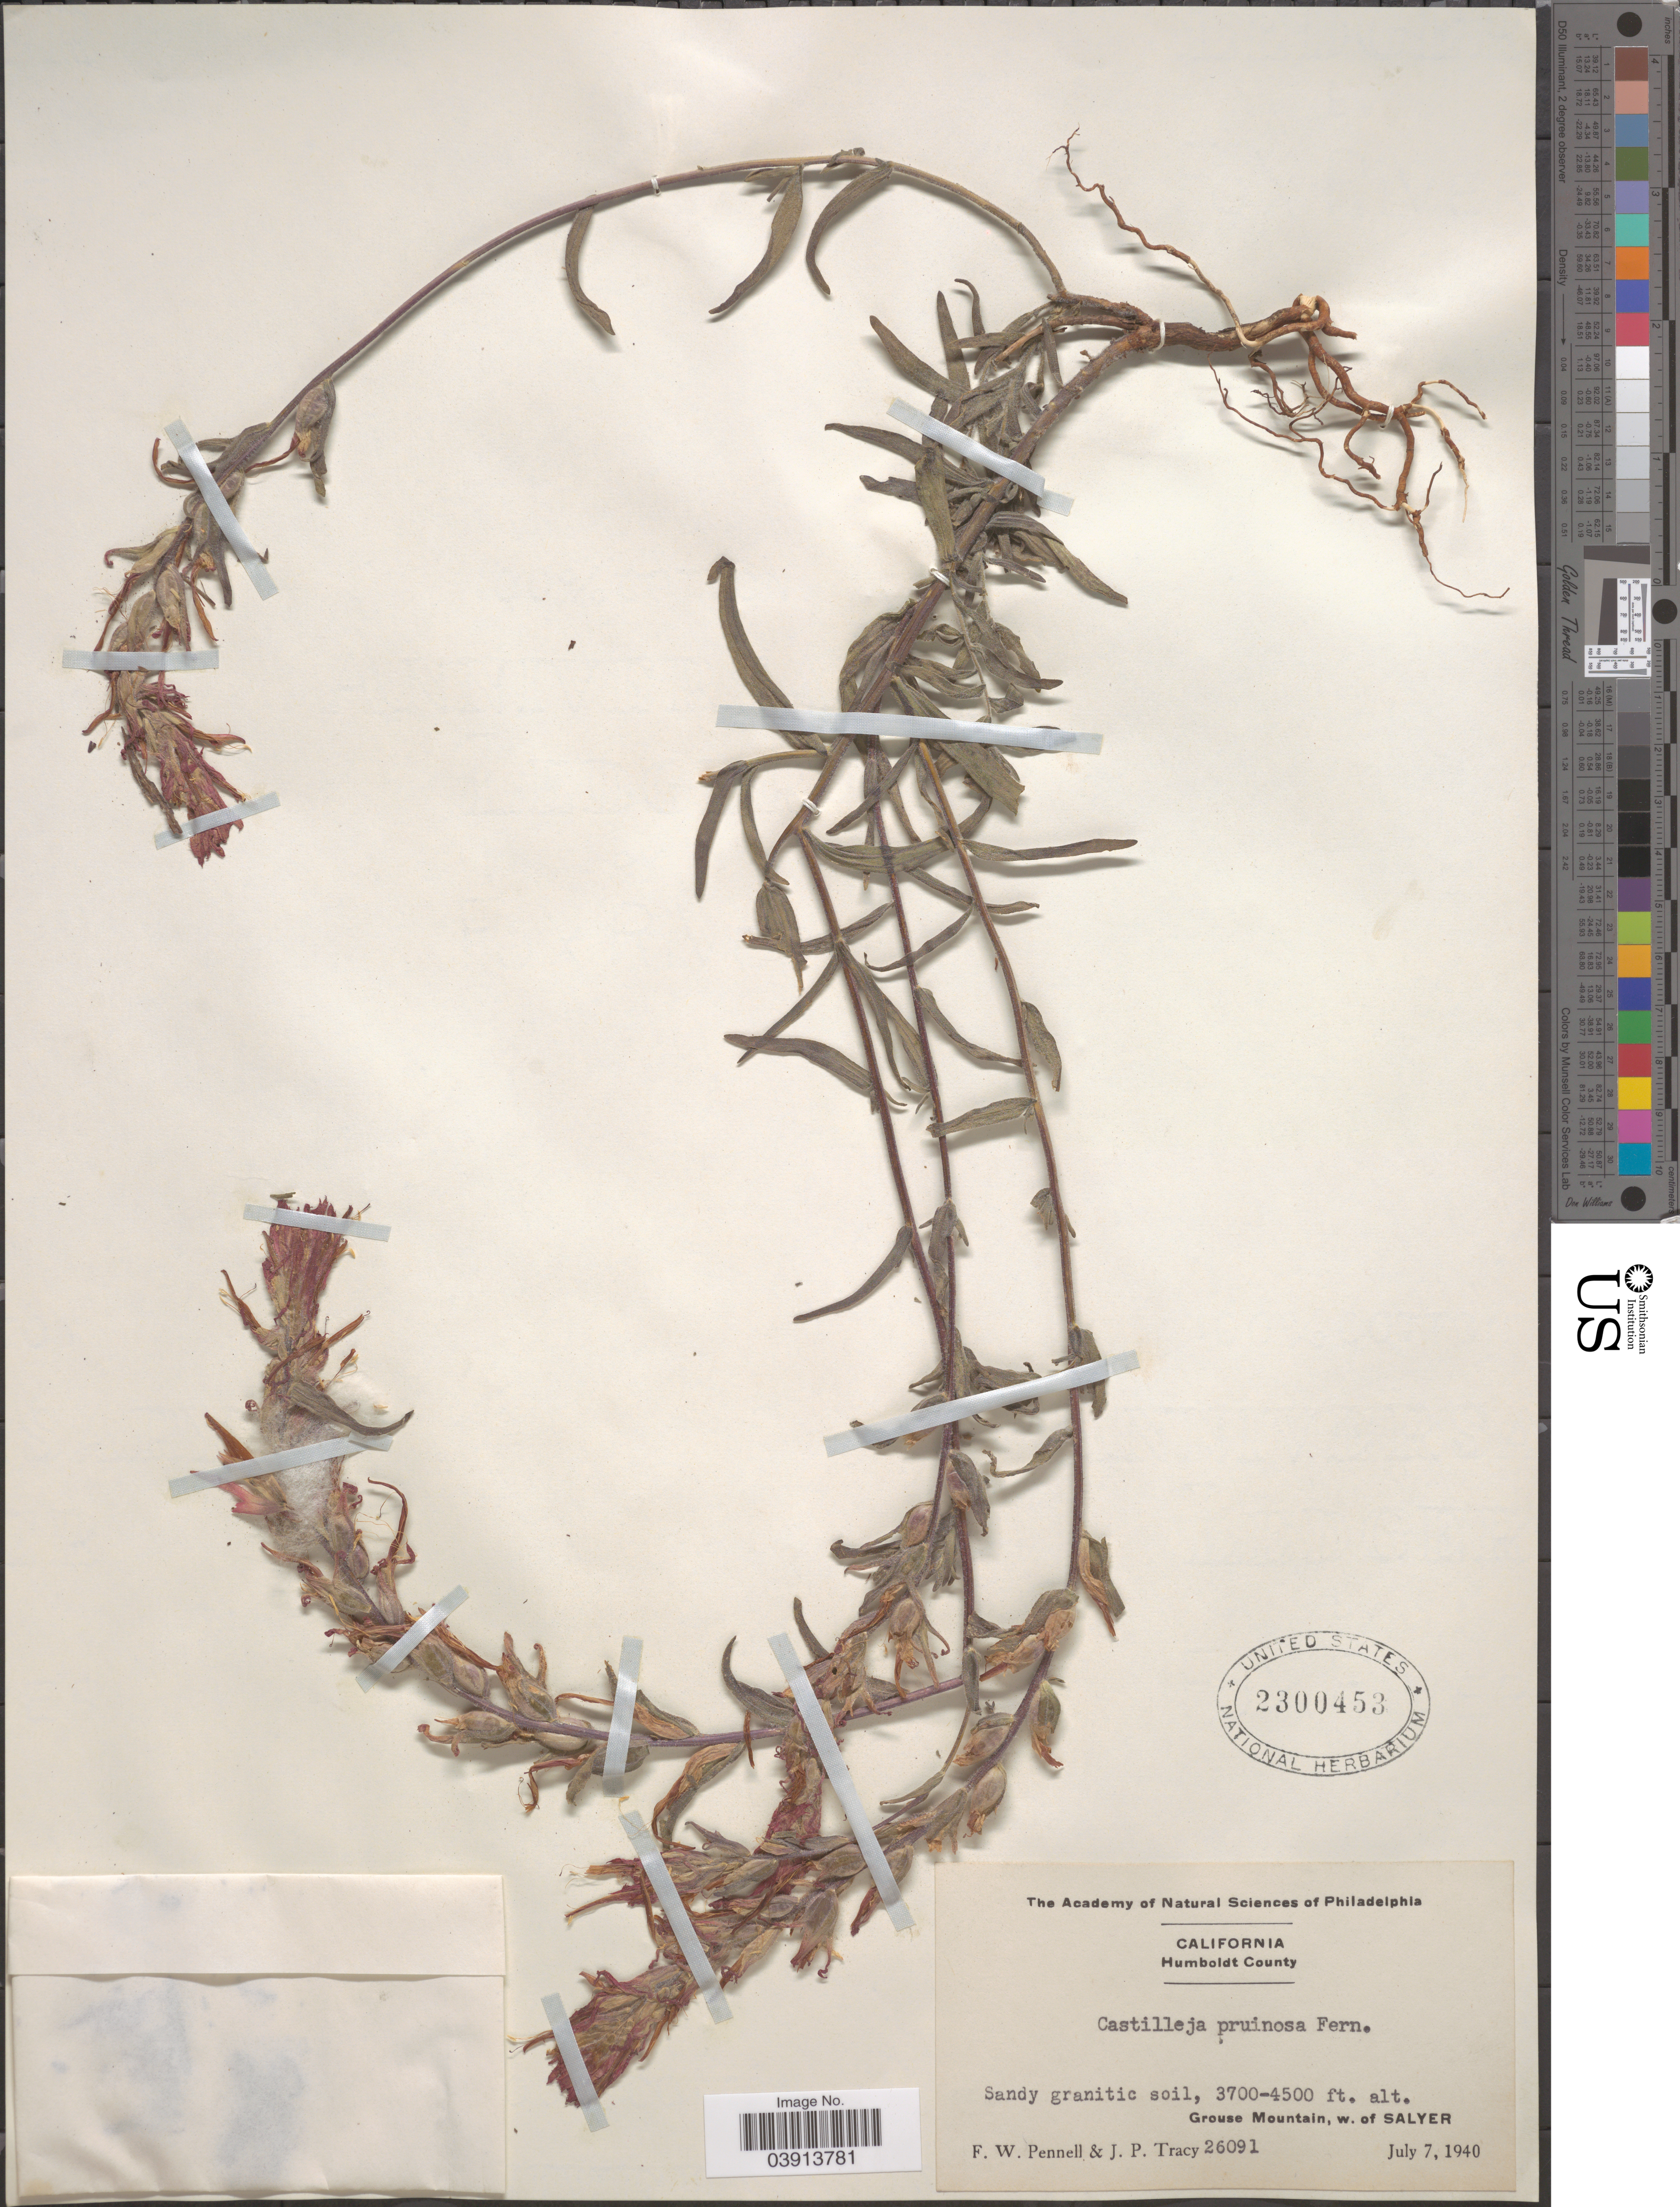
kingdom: Plantae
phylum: Tracheophyta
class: Magnoliopsida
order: Lamiales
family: Orobanchaceae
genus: Castilleja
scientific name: Castilleja pruinosa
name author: Fernald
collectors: F. W. Pennell & J. Tracy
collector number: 26091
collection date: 1940-07-07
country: United States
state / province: California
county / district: Humboldt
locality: Humboldt County. Grouse Mountain, w. of Salyer.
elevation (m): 1128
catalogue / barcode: US 2300453